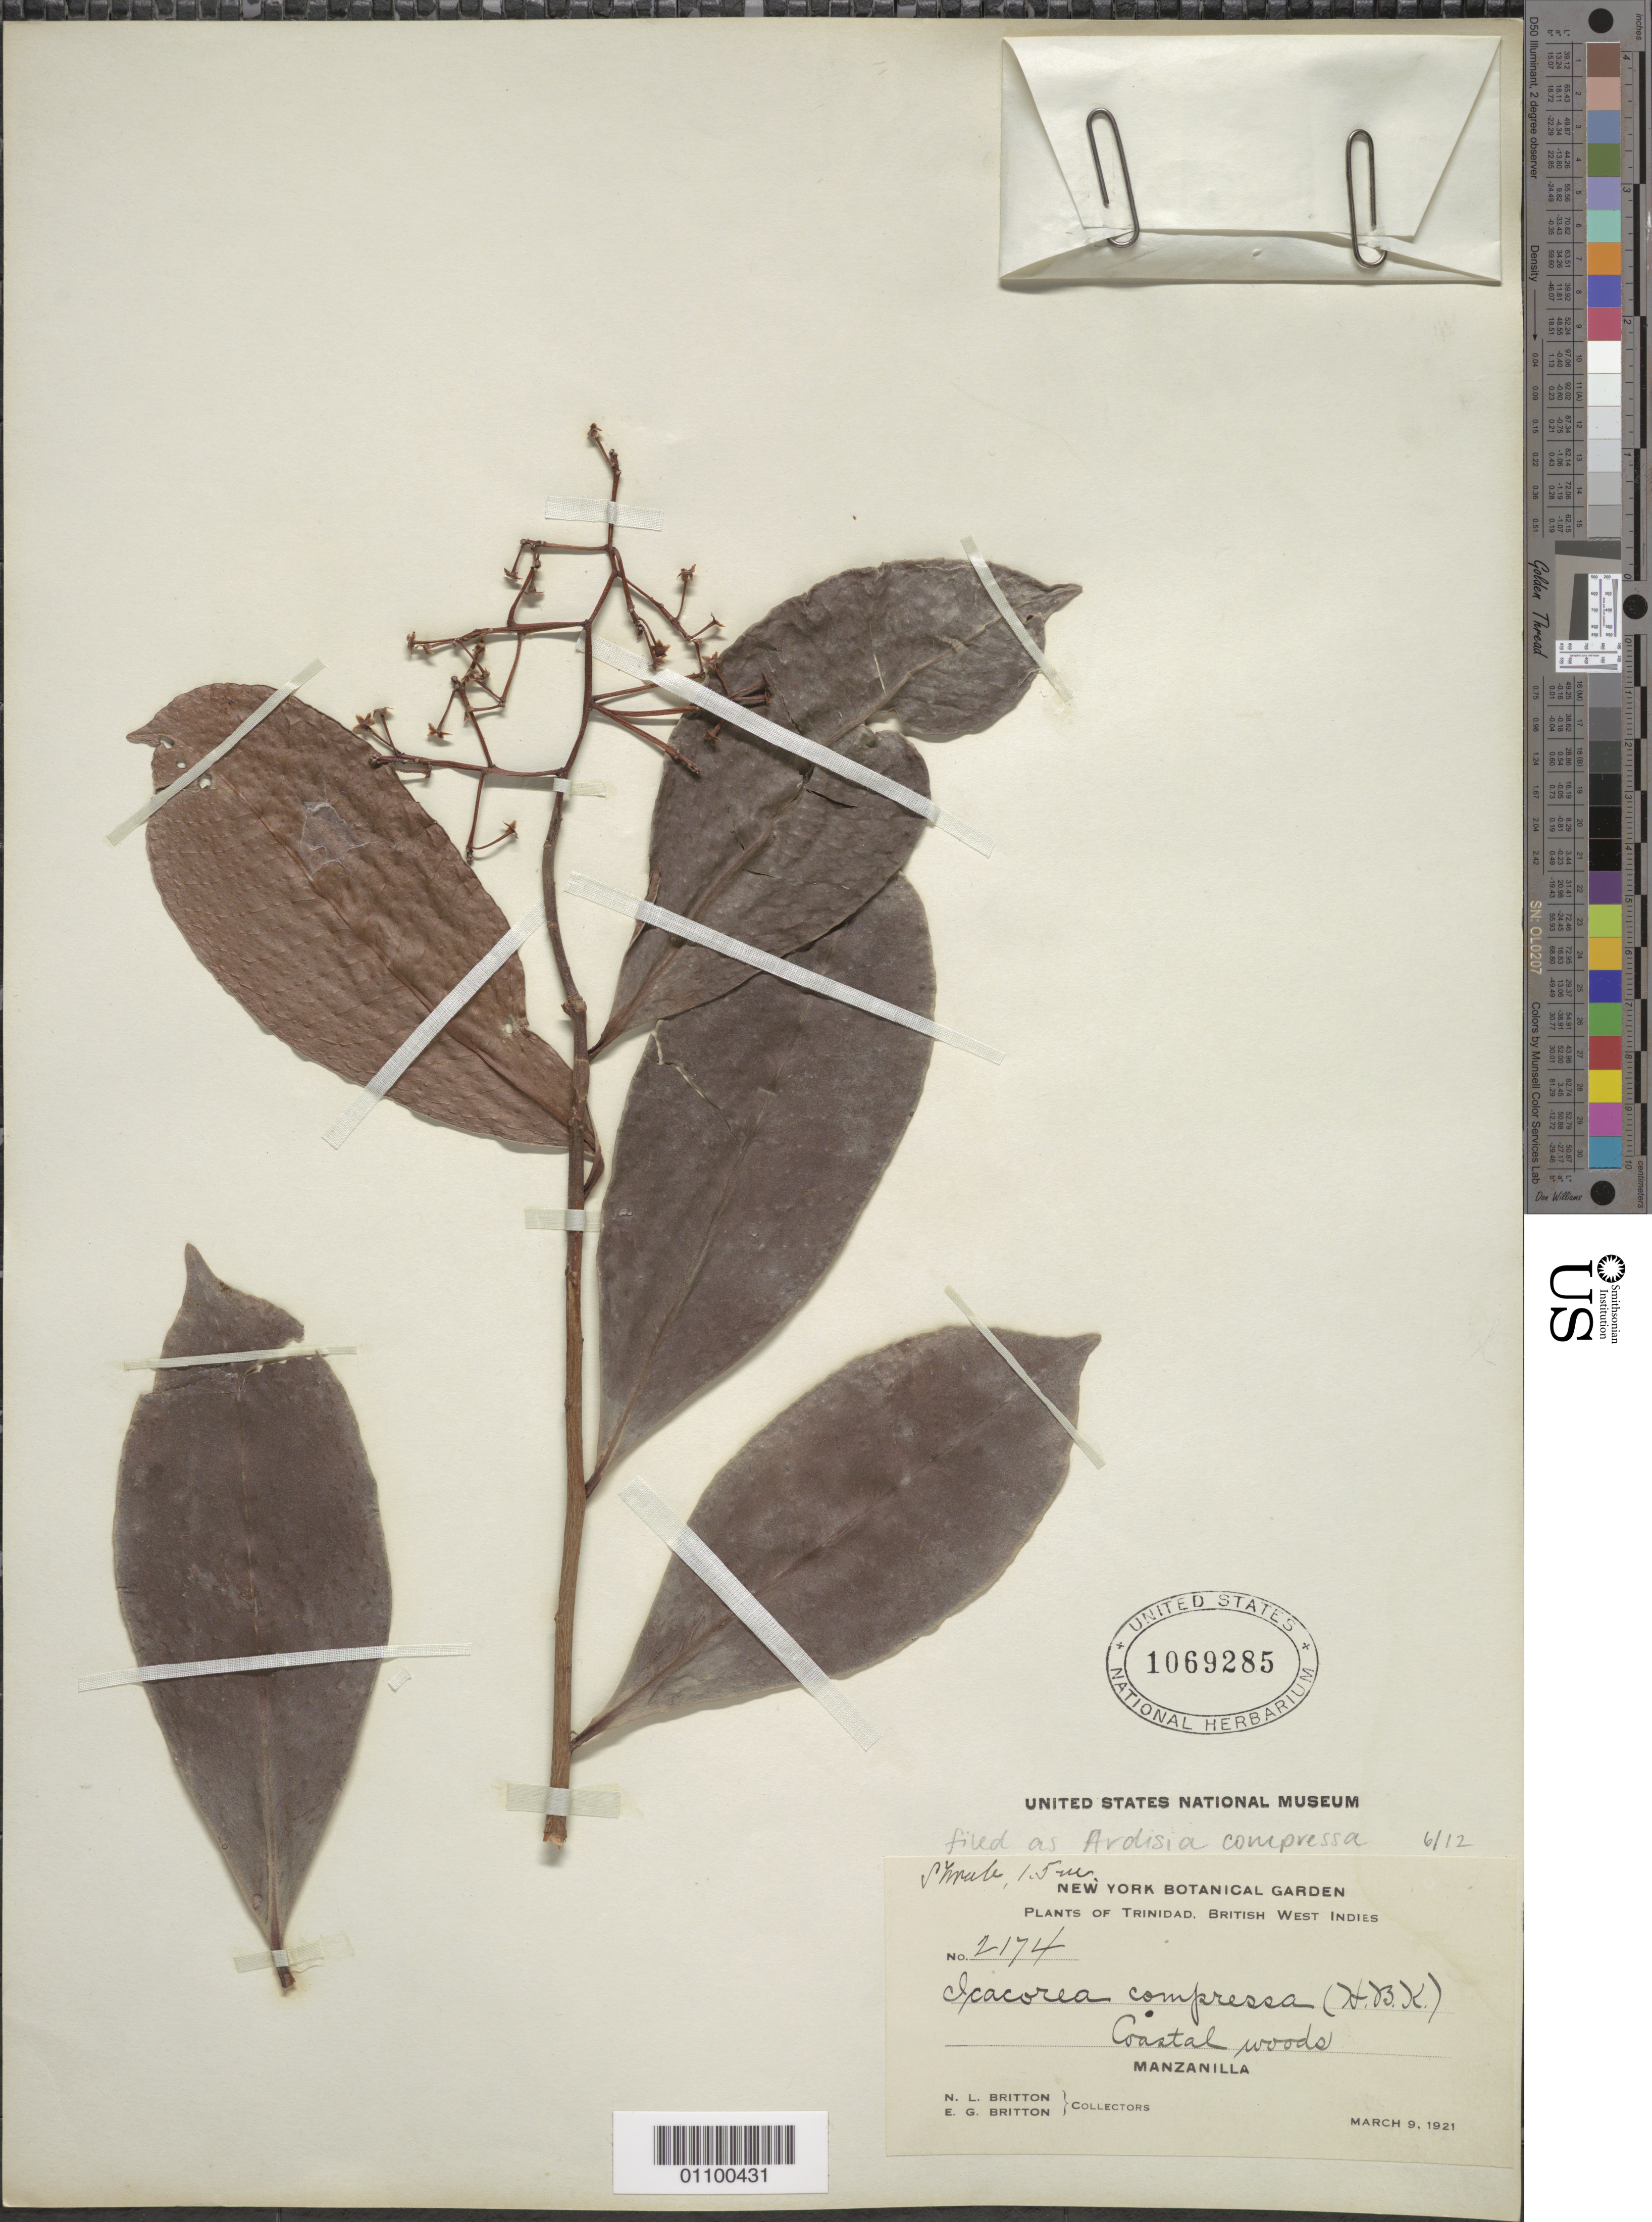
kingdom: Plantae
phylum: Tracheophyta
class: Magnoliopsida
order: Ericales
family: Primulaceae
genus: Ardisia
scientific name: Ardisia compressa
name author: Kunth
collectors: N. Britton & E. G. Britton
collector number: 2174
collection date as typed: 09 Mar 1921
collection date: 1921-03-09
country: Trinidad and Tobago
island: Trinidad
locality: Manzanilla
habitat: coastal woods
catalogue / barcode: US 1069285